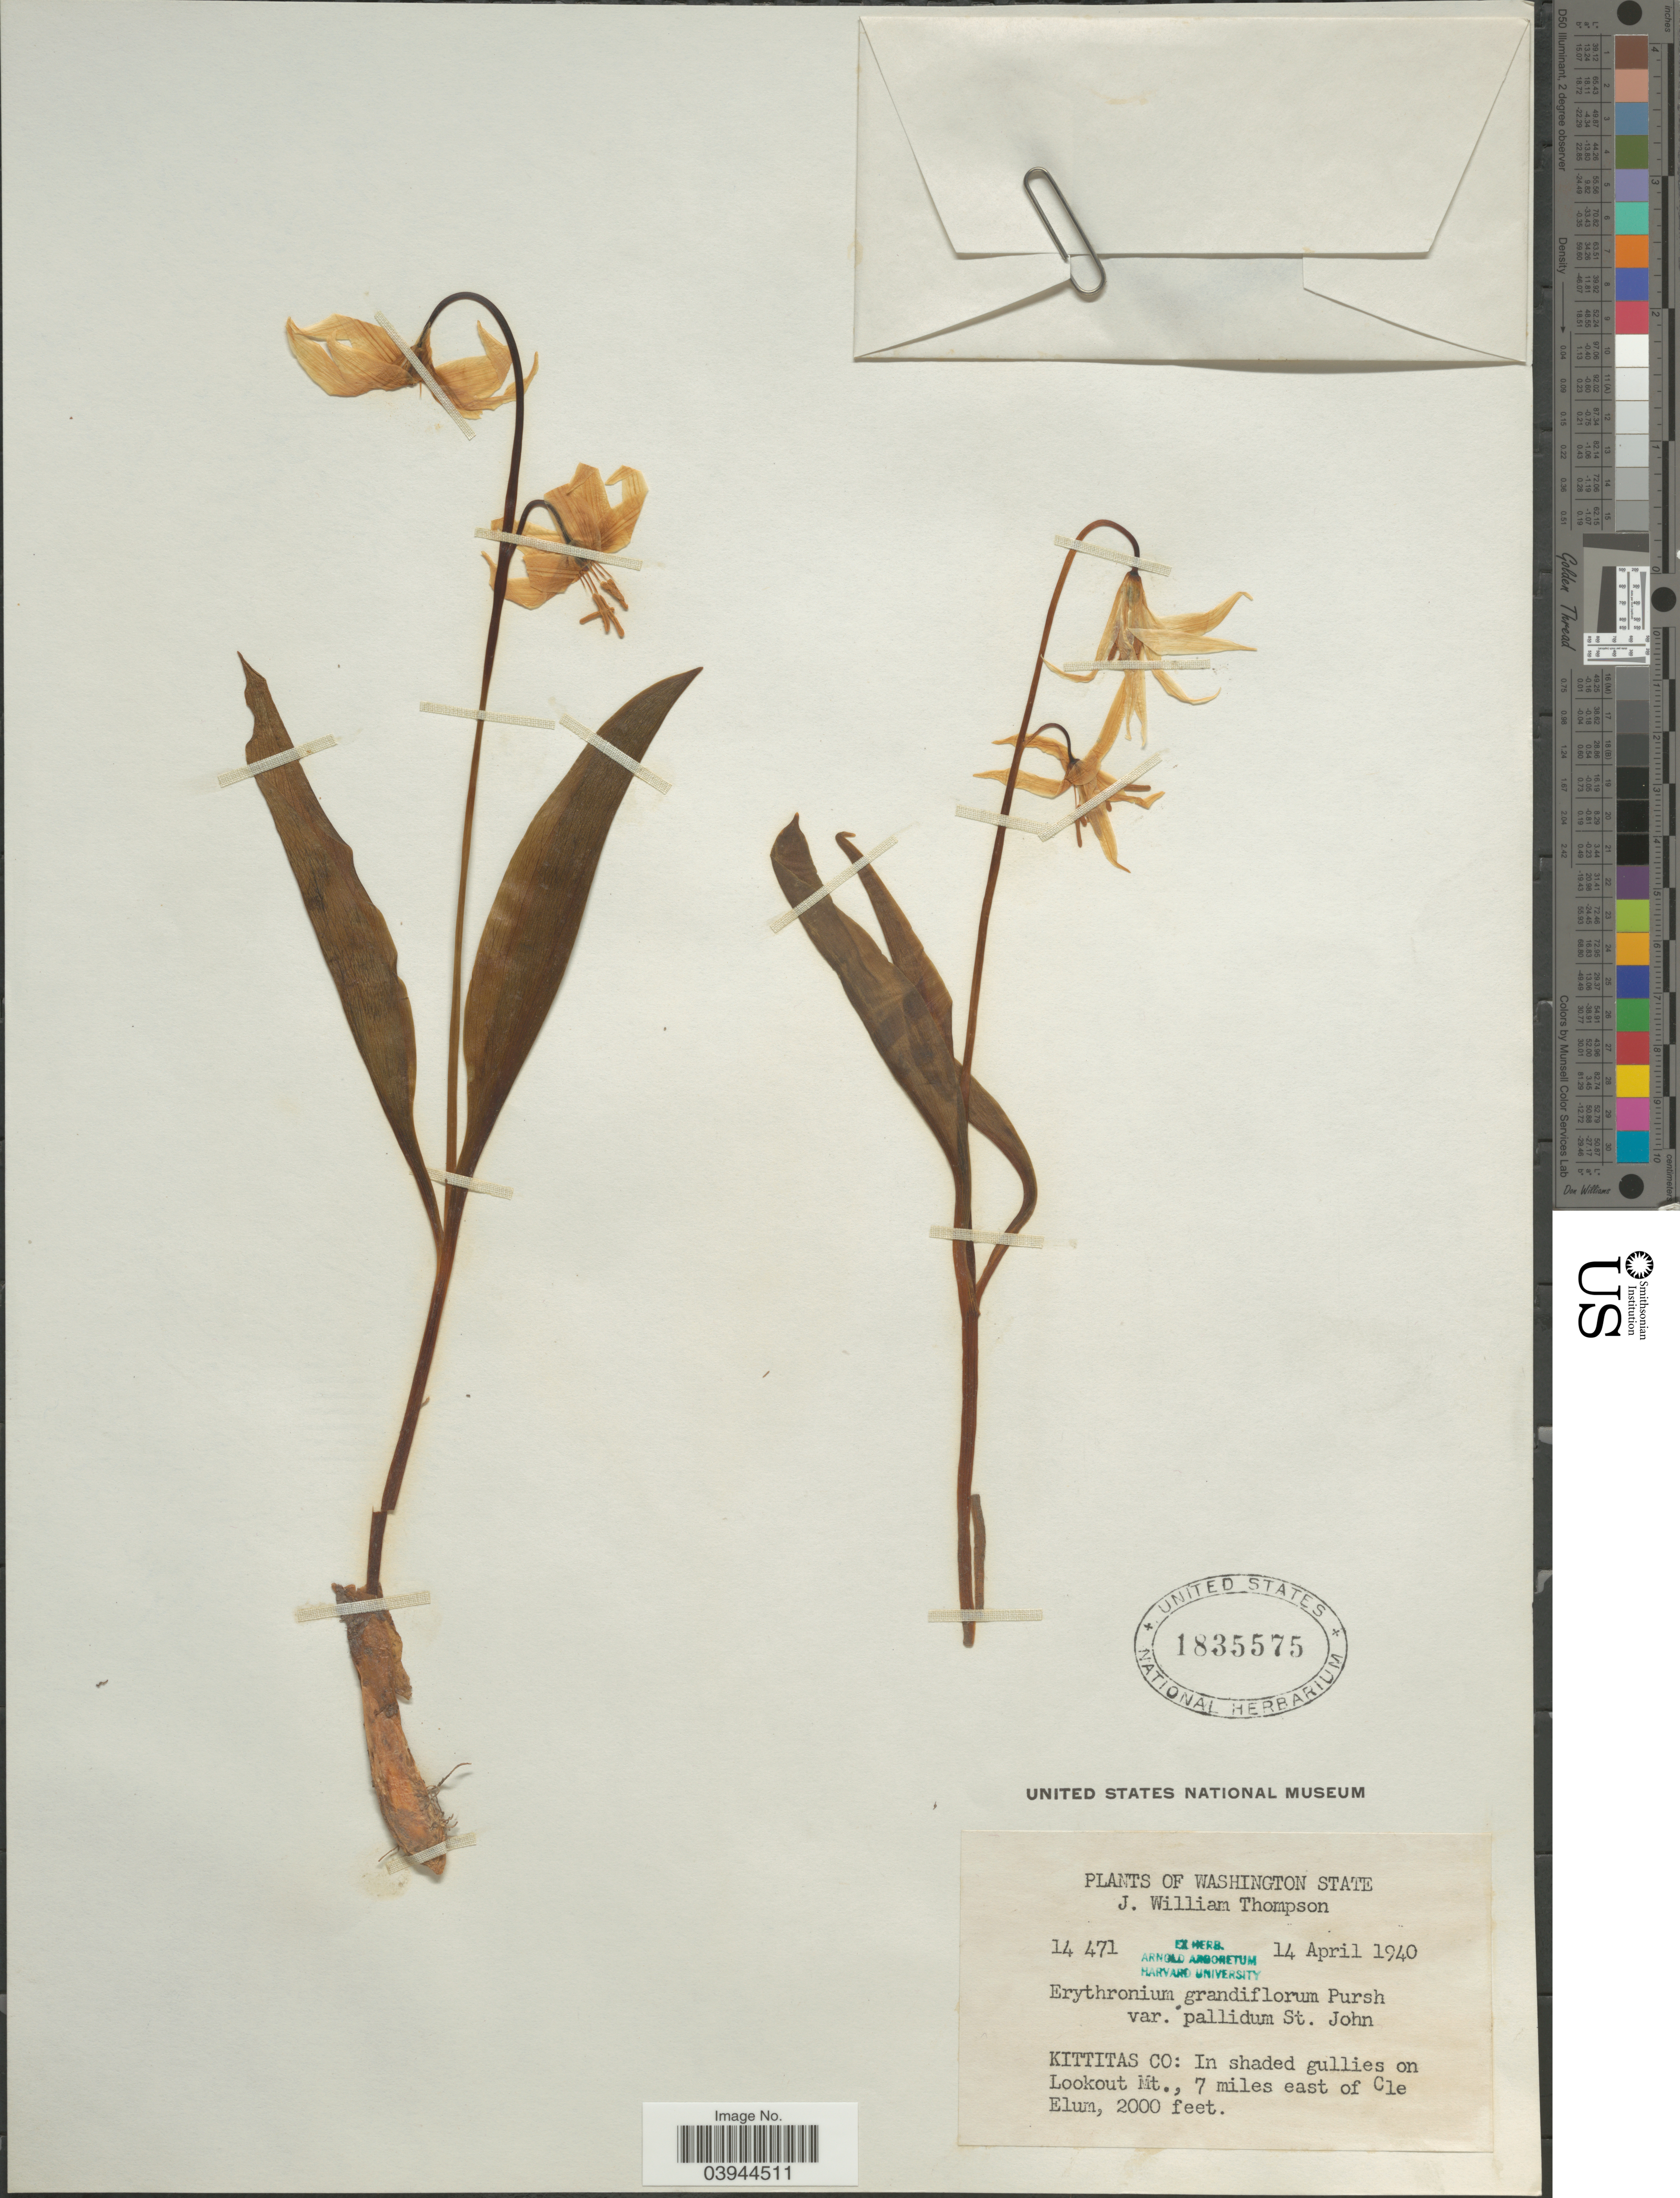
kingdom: Plantae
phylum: Tracheophyta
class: Liliopsida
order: Liliales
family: Liliaceae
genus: Erythronium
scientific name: Erythronium grandiflorum var. pallidum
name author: H. St. John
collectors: J. W. Thompson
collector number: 14471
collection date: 1940-04-14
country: United States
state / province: Washington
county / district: Kittitas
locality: Kittitas Co: In shaded gullies on Lookout Mt., 7 miles east of Cle Elum.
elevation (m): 610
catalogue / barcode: US 1835575